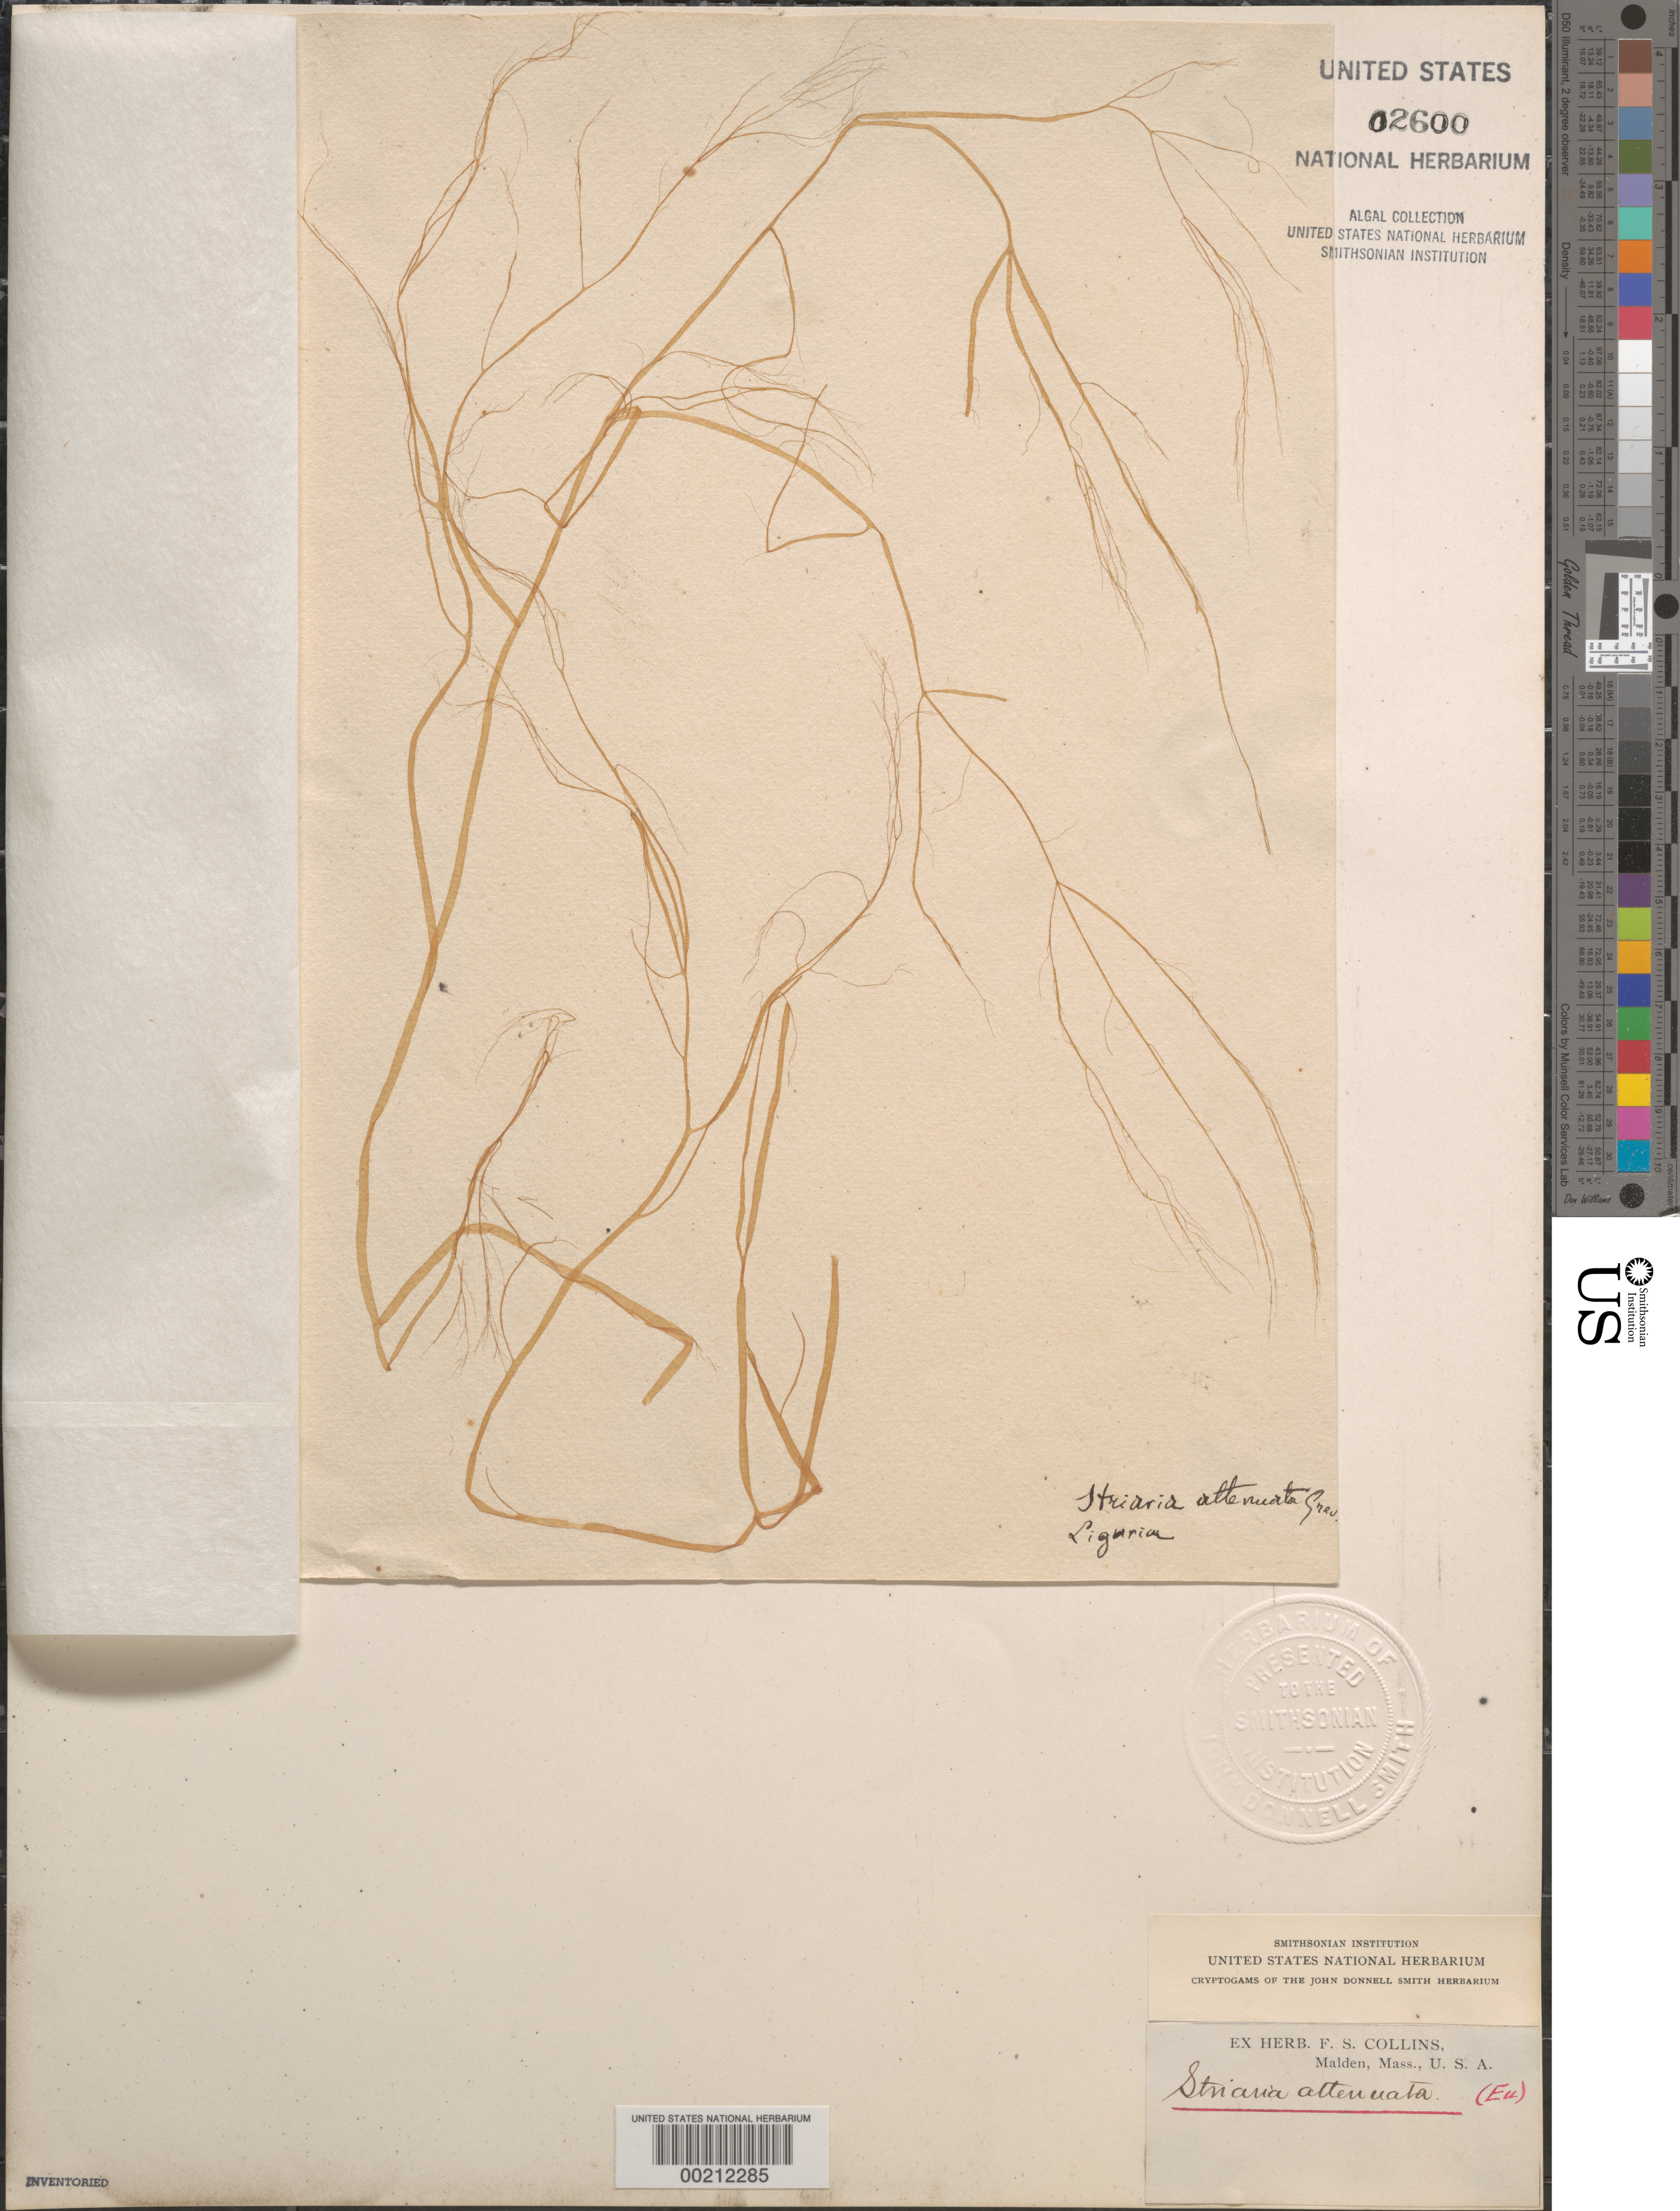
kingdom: Chromista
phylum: Ochrophyta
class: Phaeophyceae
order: Dictyosiphonales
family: Striariaceae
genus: Striaria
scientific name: Striaria attenuata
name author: (Grev.) Grev.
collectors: F. Collins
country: Italy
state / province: Liguria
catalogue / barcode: US 2600